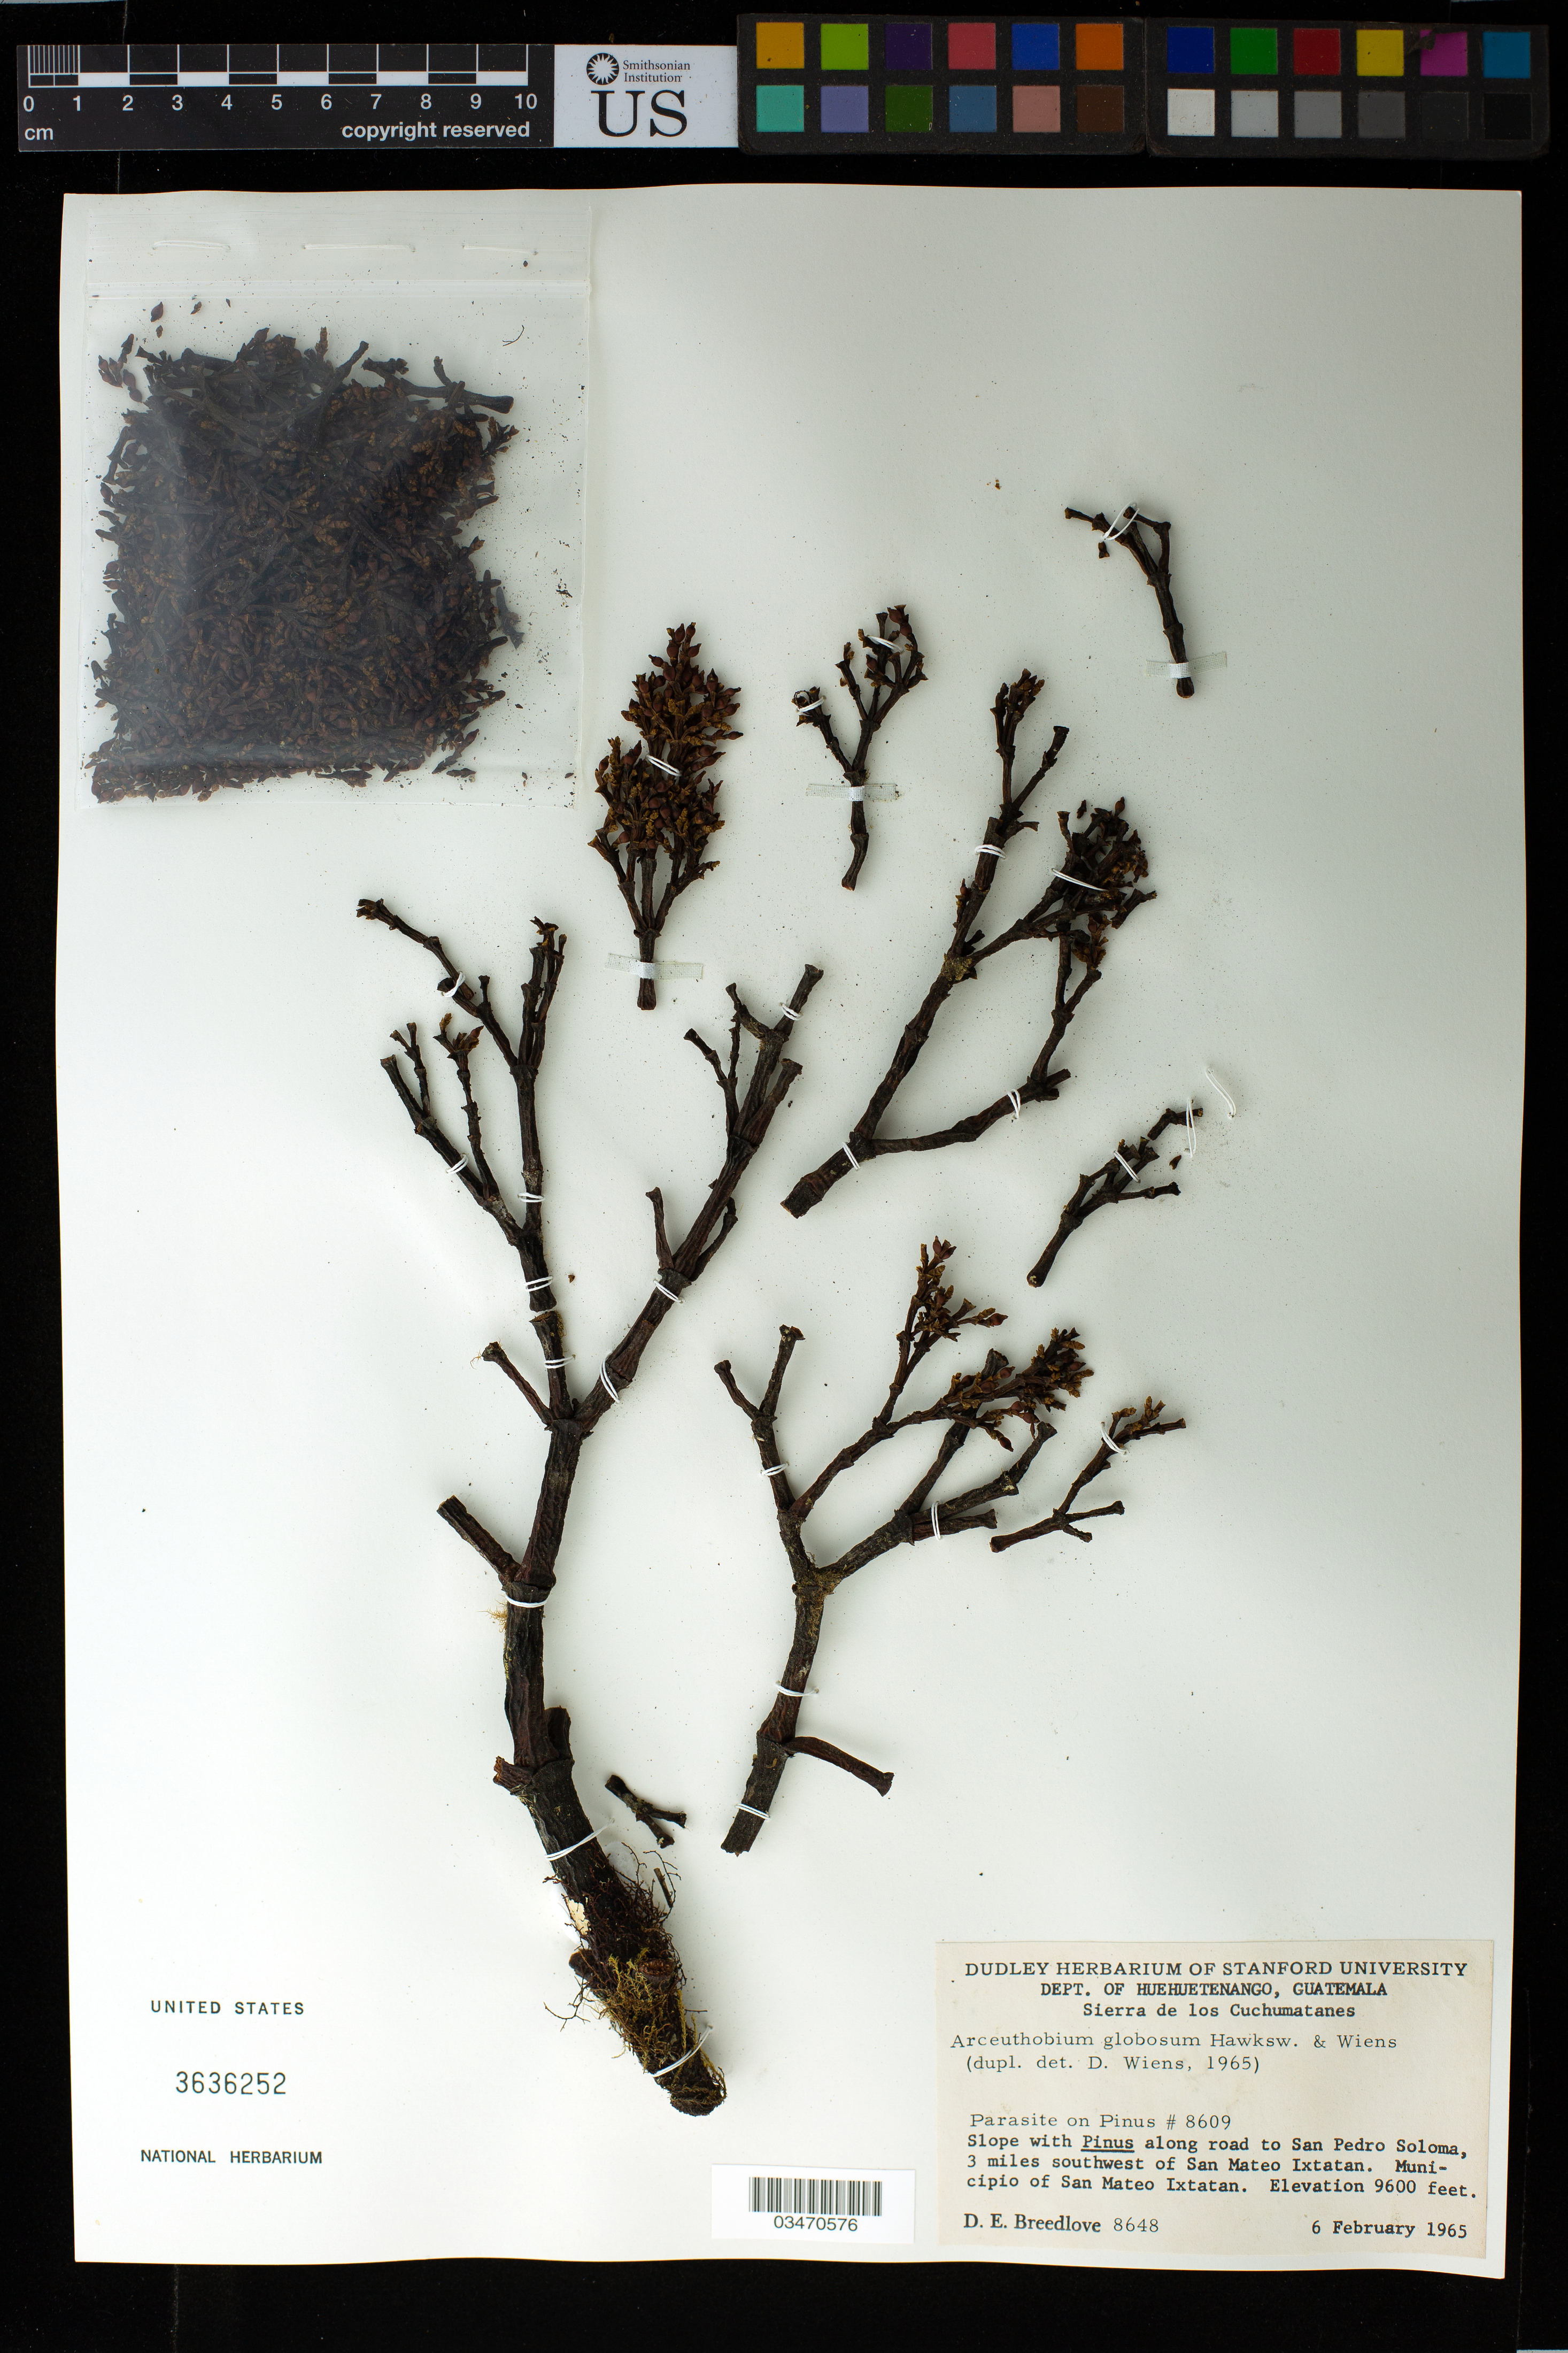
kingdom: Plantae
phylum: Tracheophyta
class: Magnoliopsida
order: Santalales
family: Viscaceae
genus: Arceuthobium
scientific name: Arceuthobium globosum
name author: Hawksw. & Wiens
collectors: D. E. Breedlove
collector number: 8648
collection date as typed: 06 Feb 1965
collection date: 1965-02-06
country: Guatemala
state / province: Huehuetenango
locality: Along road to San Pedro Soloma, 3 miles southwest of San Mateo Ixtatan. Municipio of San Mateo Ixtatan. Sierra de los Cuchumatanes.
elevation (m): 2926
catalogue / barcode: US 3636252